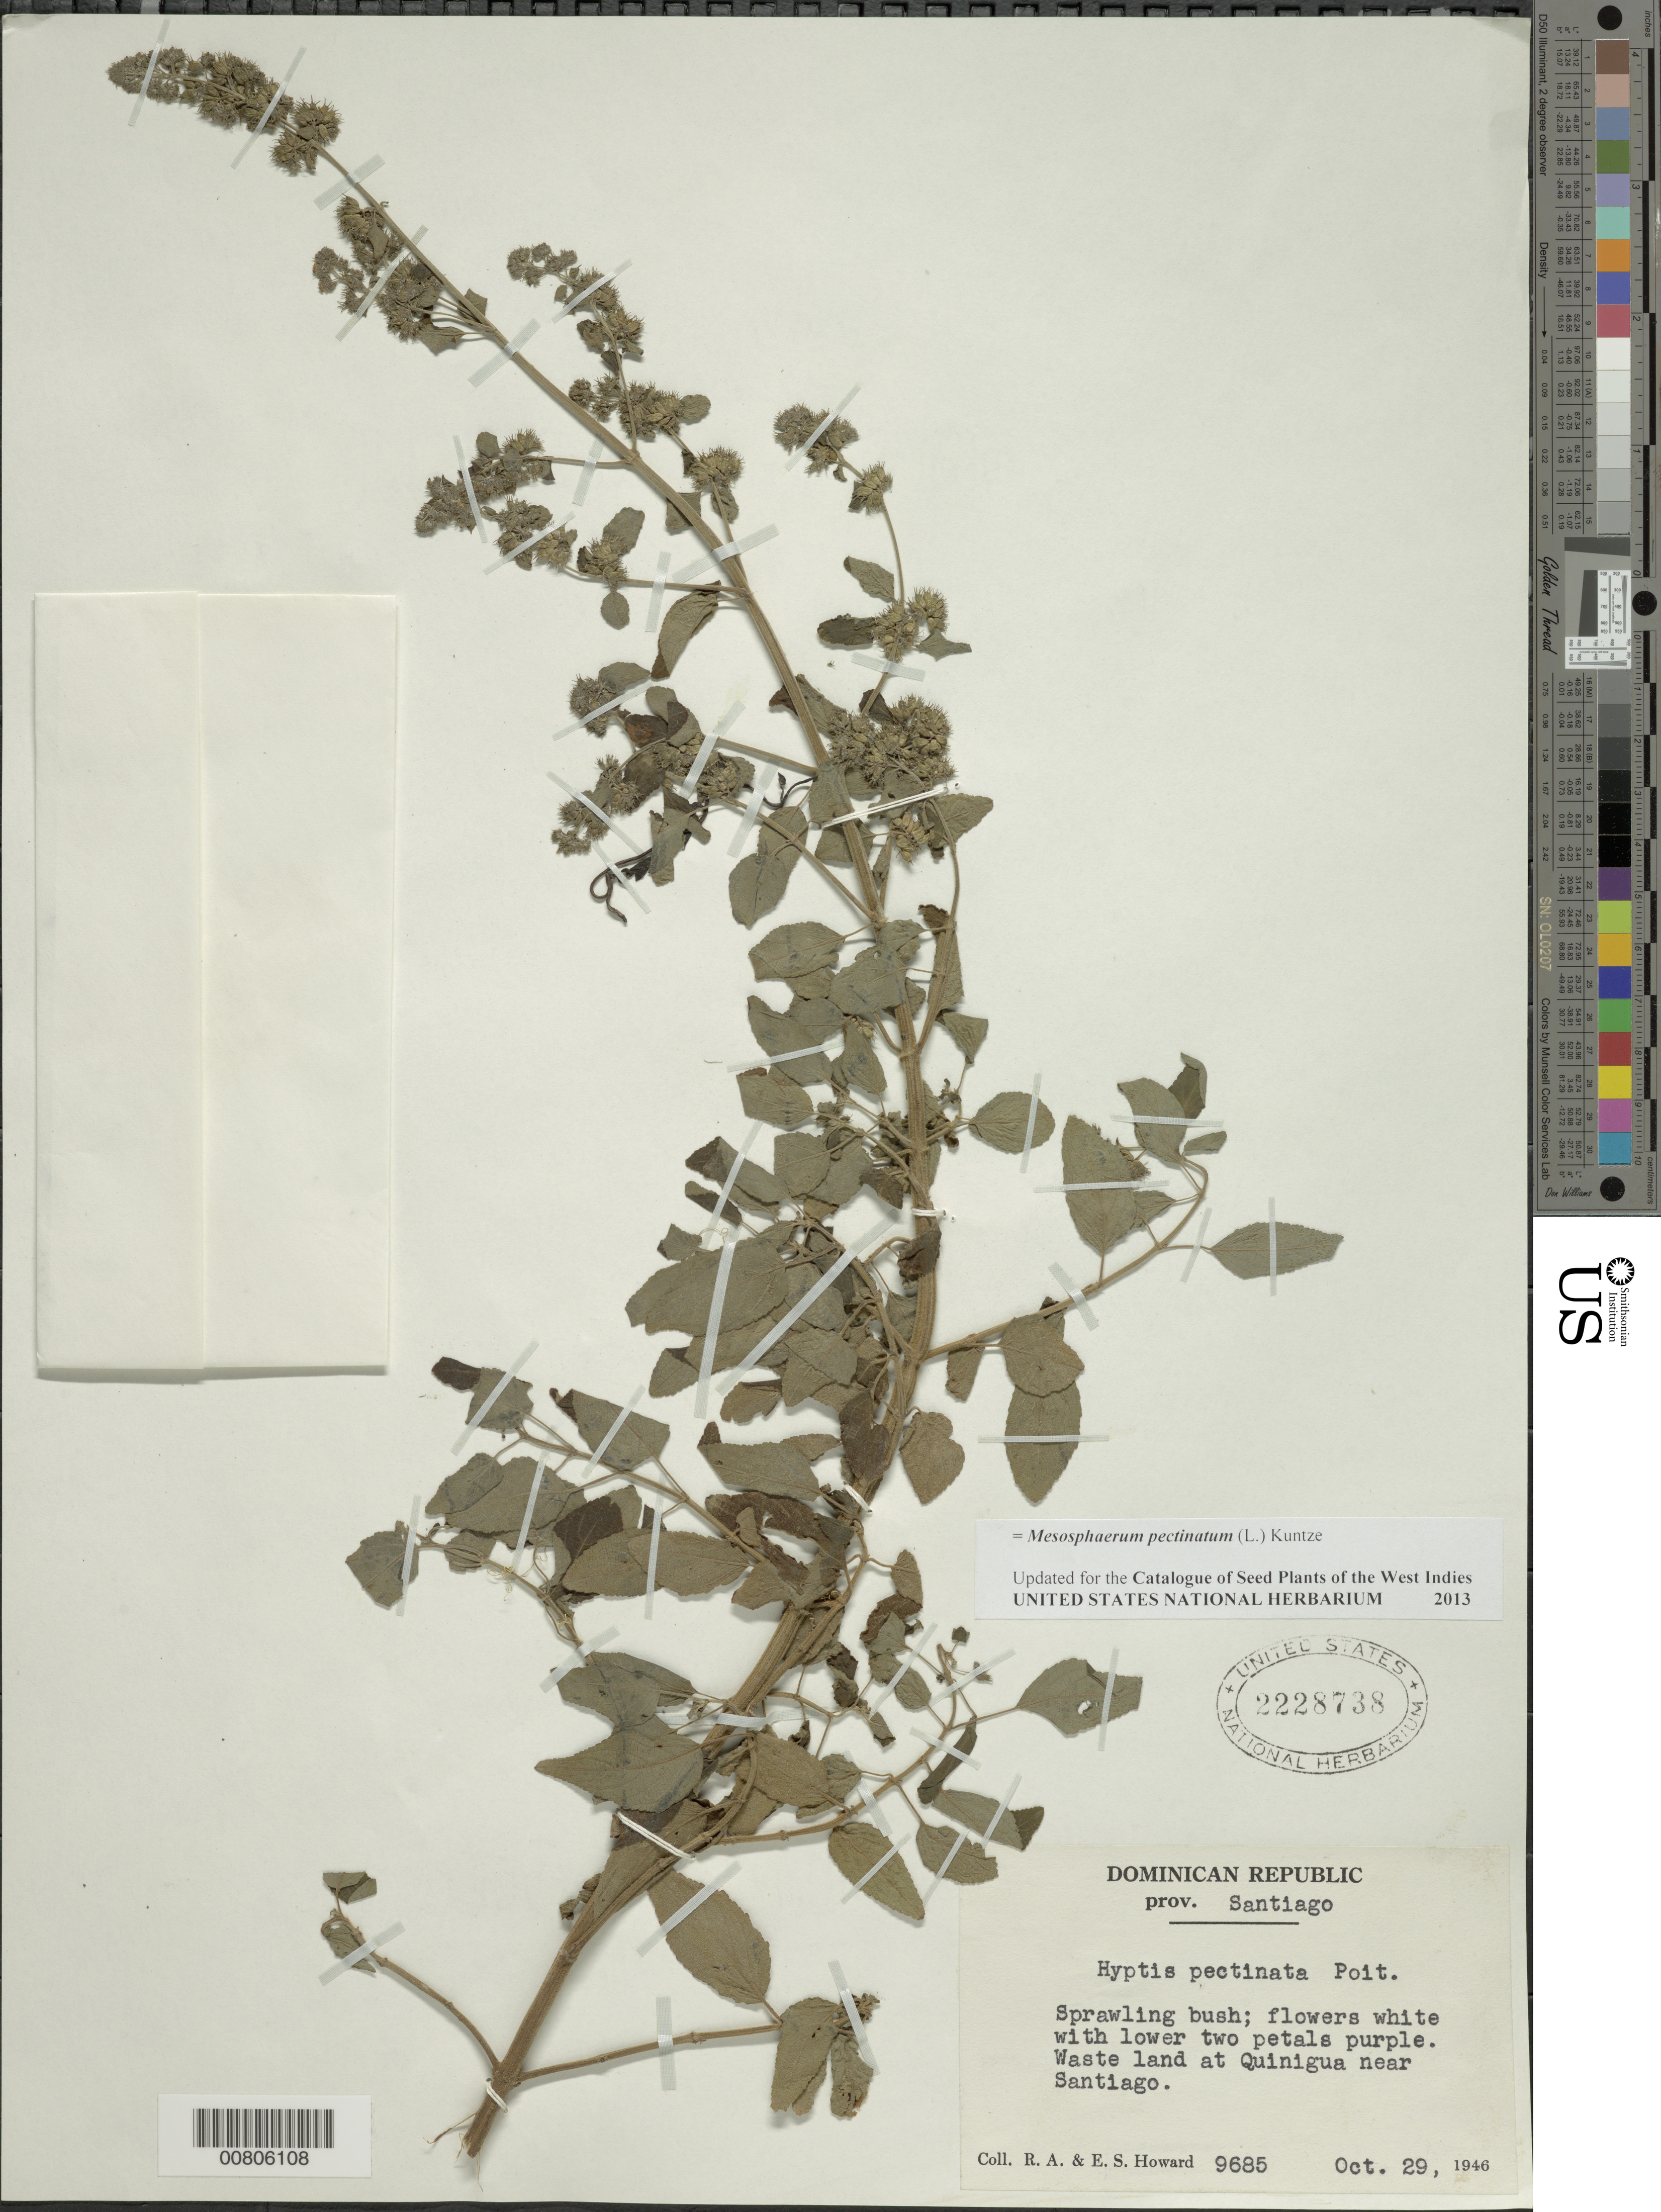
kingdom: Plantae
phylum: Tracheophyta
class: Magnoliopsida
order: Lamiales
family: Lamiaceae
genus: Mesosphaerum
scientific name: Mesosphaerum pectinatum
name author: (L.) Kuntze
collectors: R. A. Howard & E. S. Howard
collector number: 9685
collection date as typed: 29 Oct 1946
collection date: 1946-10-29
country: Dominican Republic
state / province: Santiago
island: Hispaniola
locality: Quinigua near Santiago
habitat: Waste land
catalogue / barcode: US 2228738